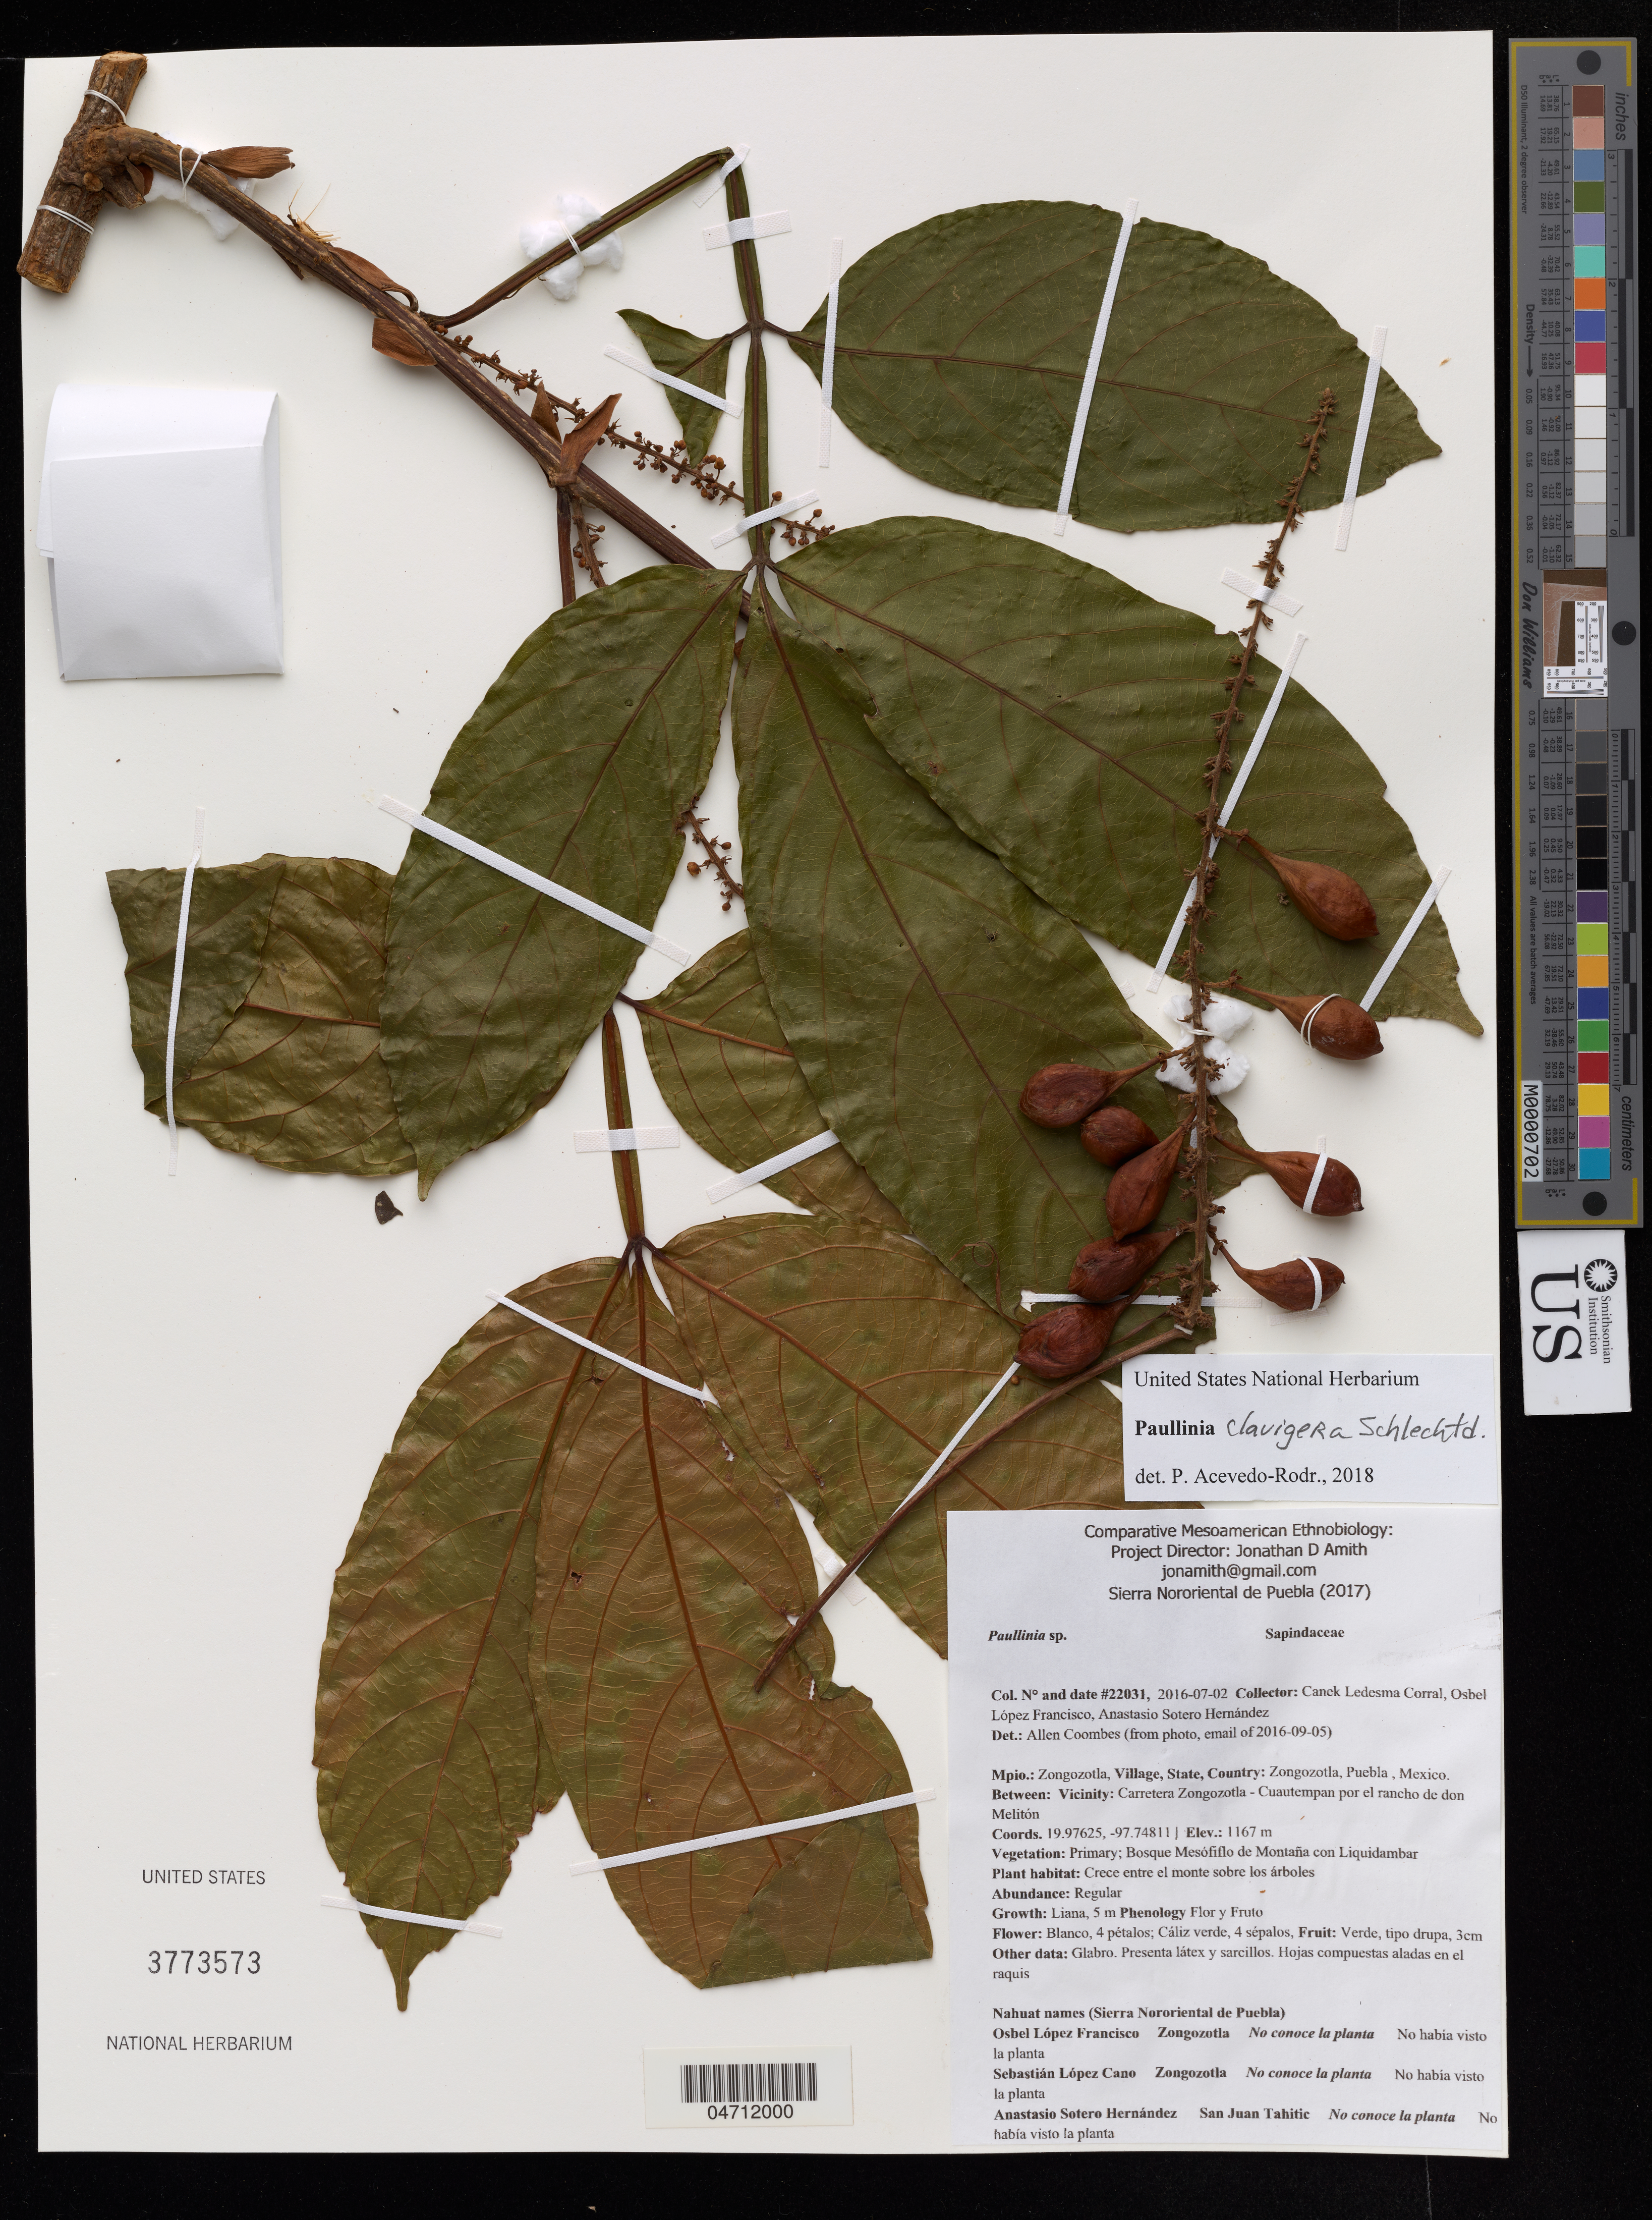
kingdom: Plantae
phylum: Tracheophyta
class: Magnoliopsida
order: Sapindales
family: Sapindaceae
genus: Paullinia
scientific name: Paullinia clavigera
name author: Schltdl.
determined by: Acevedo-Rodriguez, P., (US), Smithsonian Institution - National Museum of Natural History (UNITED STATES)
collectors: Canek Ledesma C., O. López Francisco & A. Sotero H.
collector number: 22031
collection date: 2016-07-02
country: México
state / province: Puebla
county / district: Zongozotla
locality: PUEBLO: Zongozotla; LOCALIDAD EXACTA: Carretera Zongozotla-Cuautempan por el Rancho de Don Melitón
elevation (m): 1167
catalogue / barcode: US 3773573